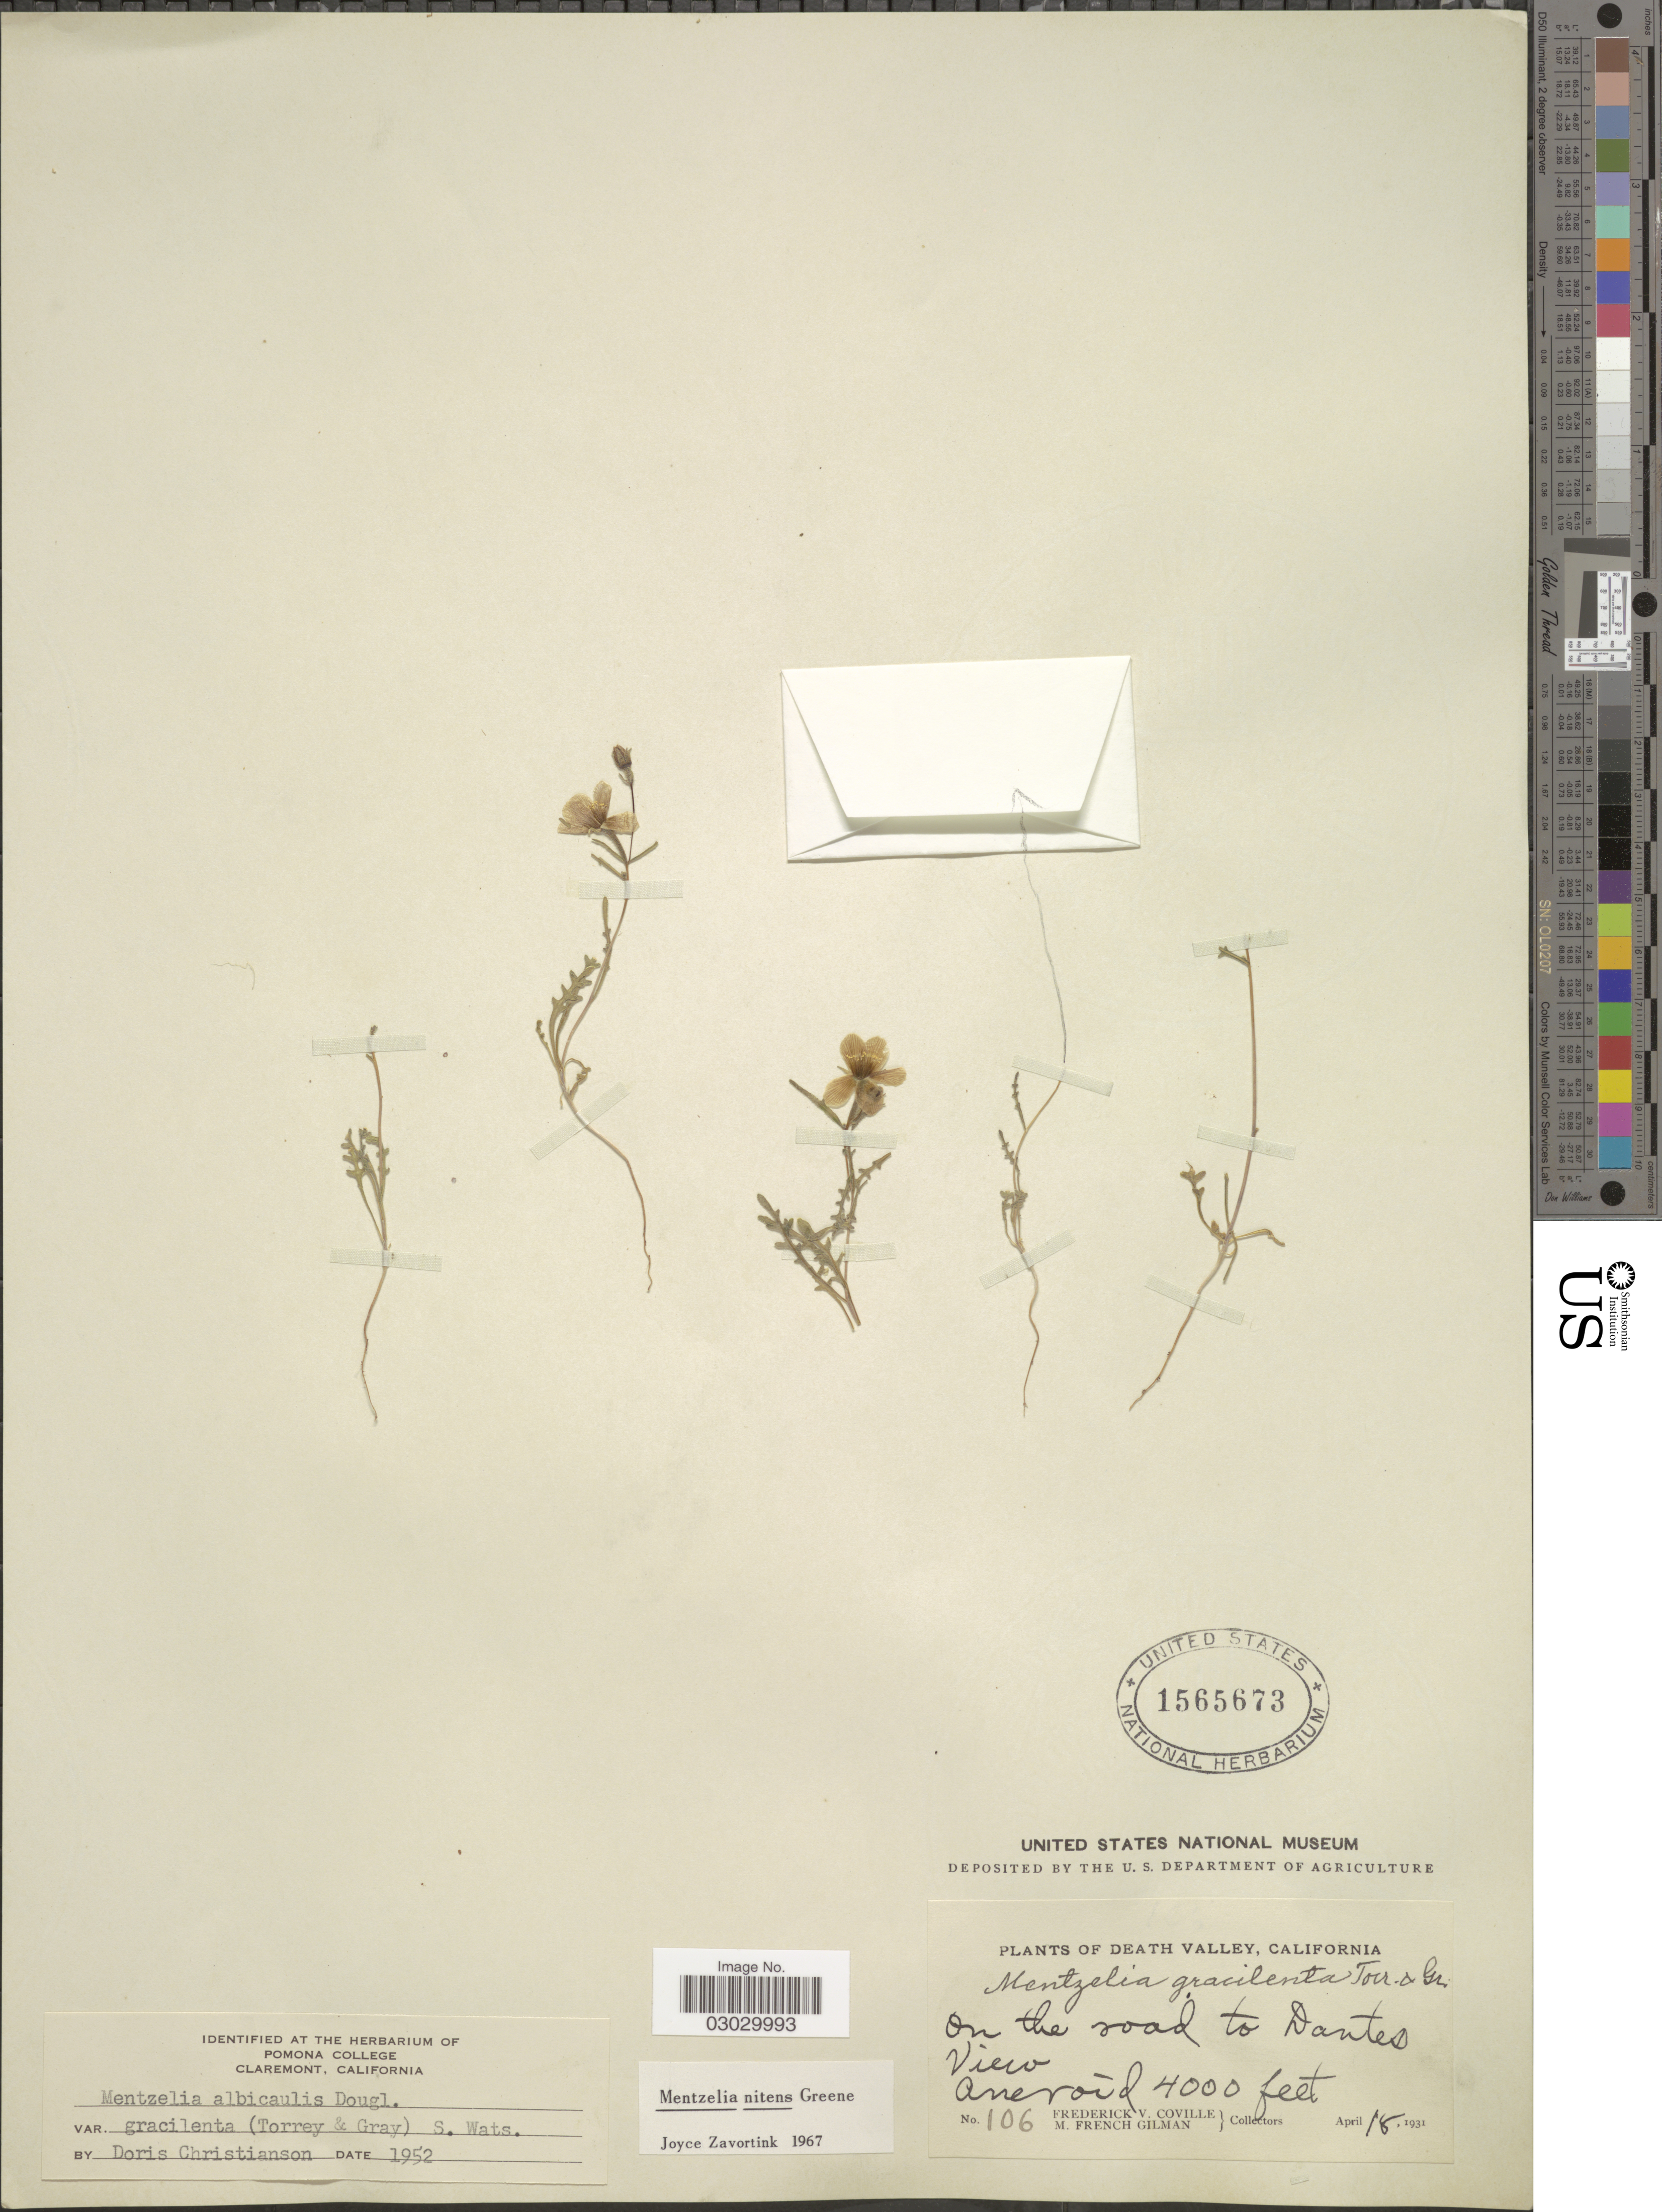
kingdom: Plantae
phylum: Tracheophyta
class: Magnoliopsida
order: Cornales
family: Loasaceae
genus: Mentzelia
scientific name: Mentzelia nitens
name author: Greene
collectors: F. V. Coville & M. F. Gilman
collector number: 106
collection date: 1931-04-18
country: United States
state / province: California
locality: Death Valley. On the road to Dantes View.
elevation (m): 1219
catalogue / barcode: US 1565673